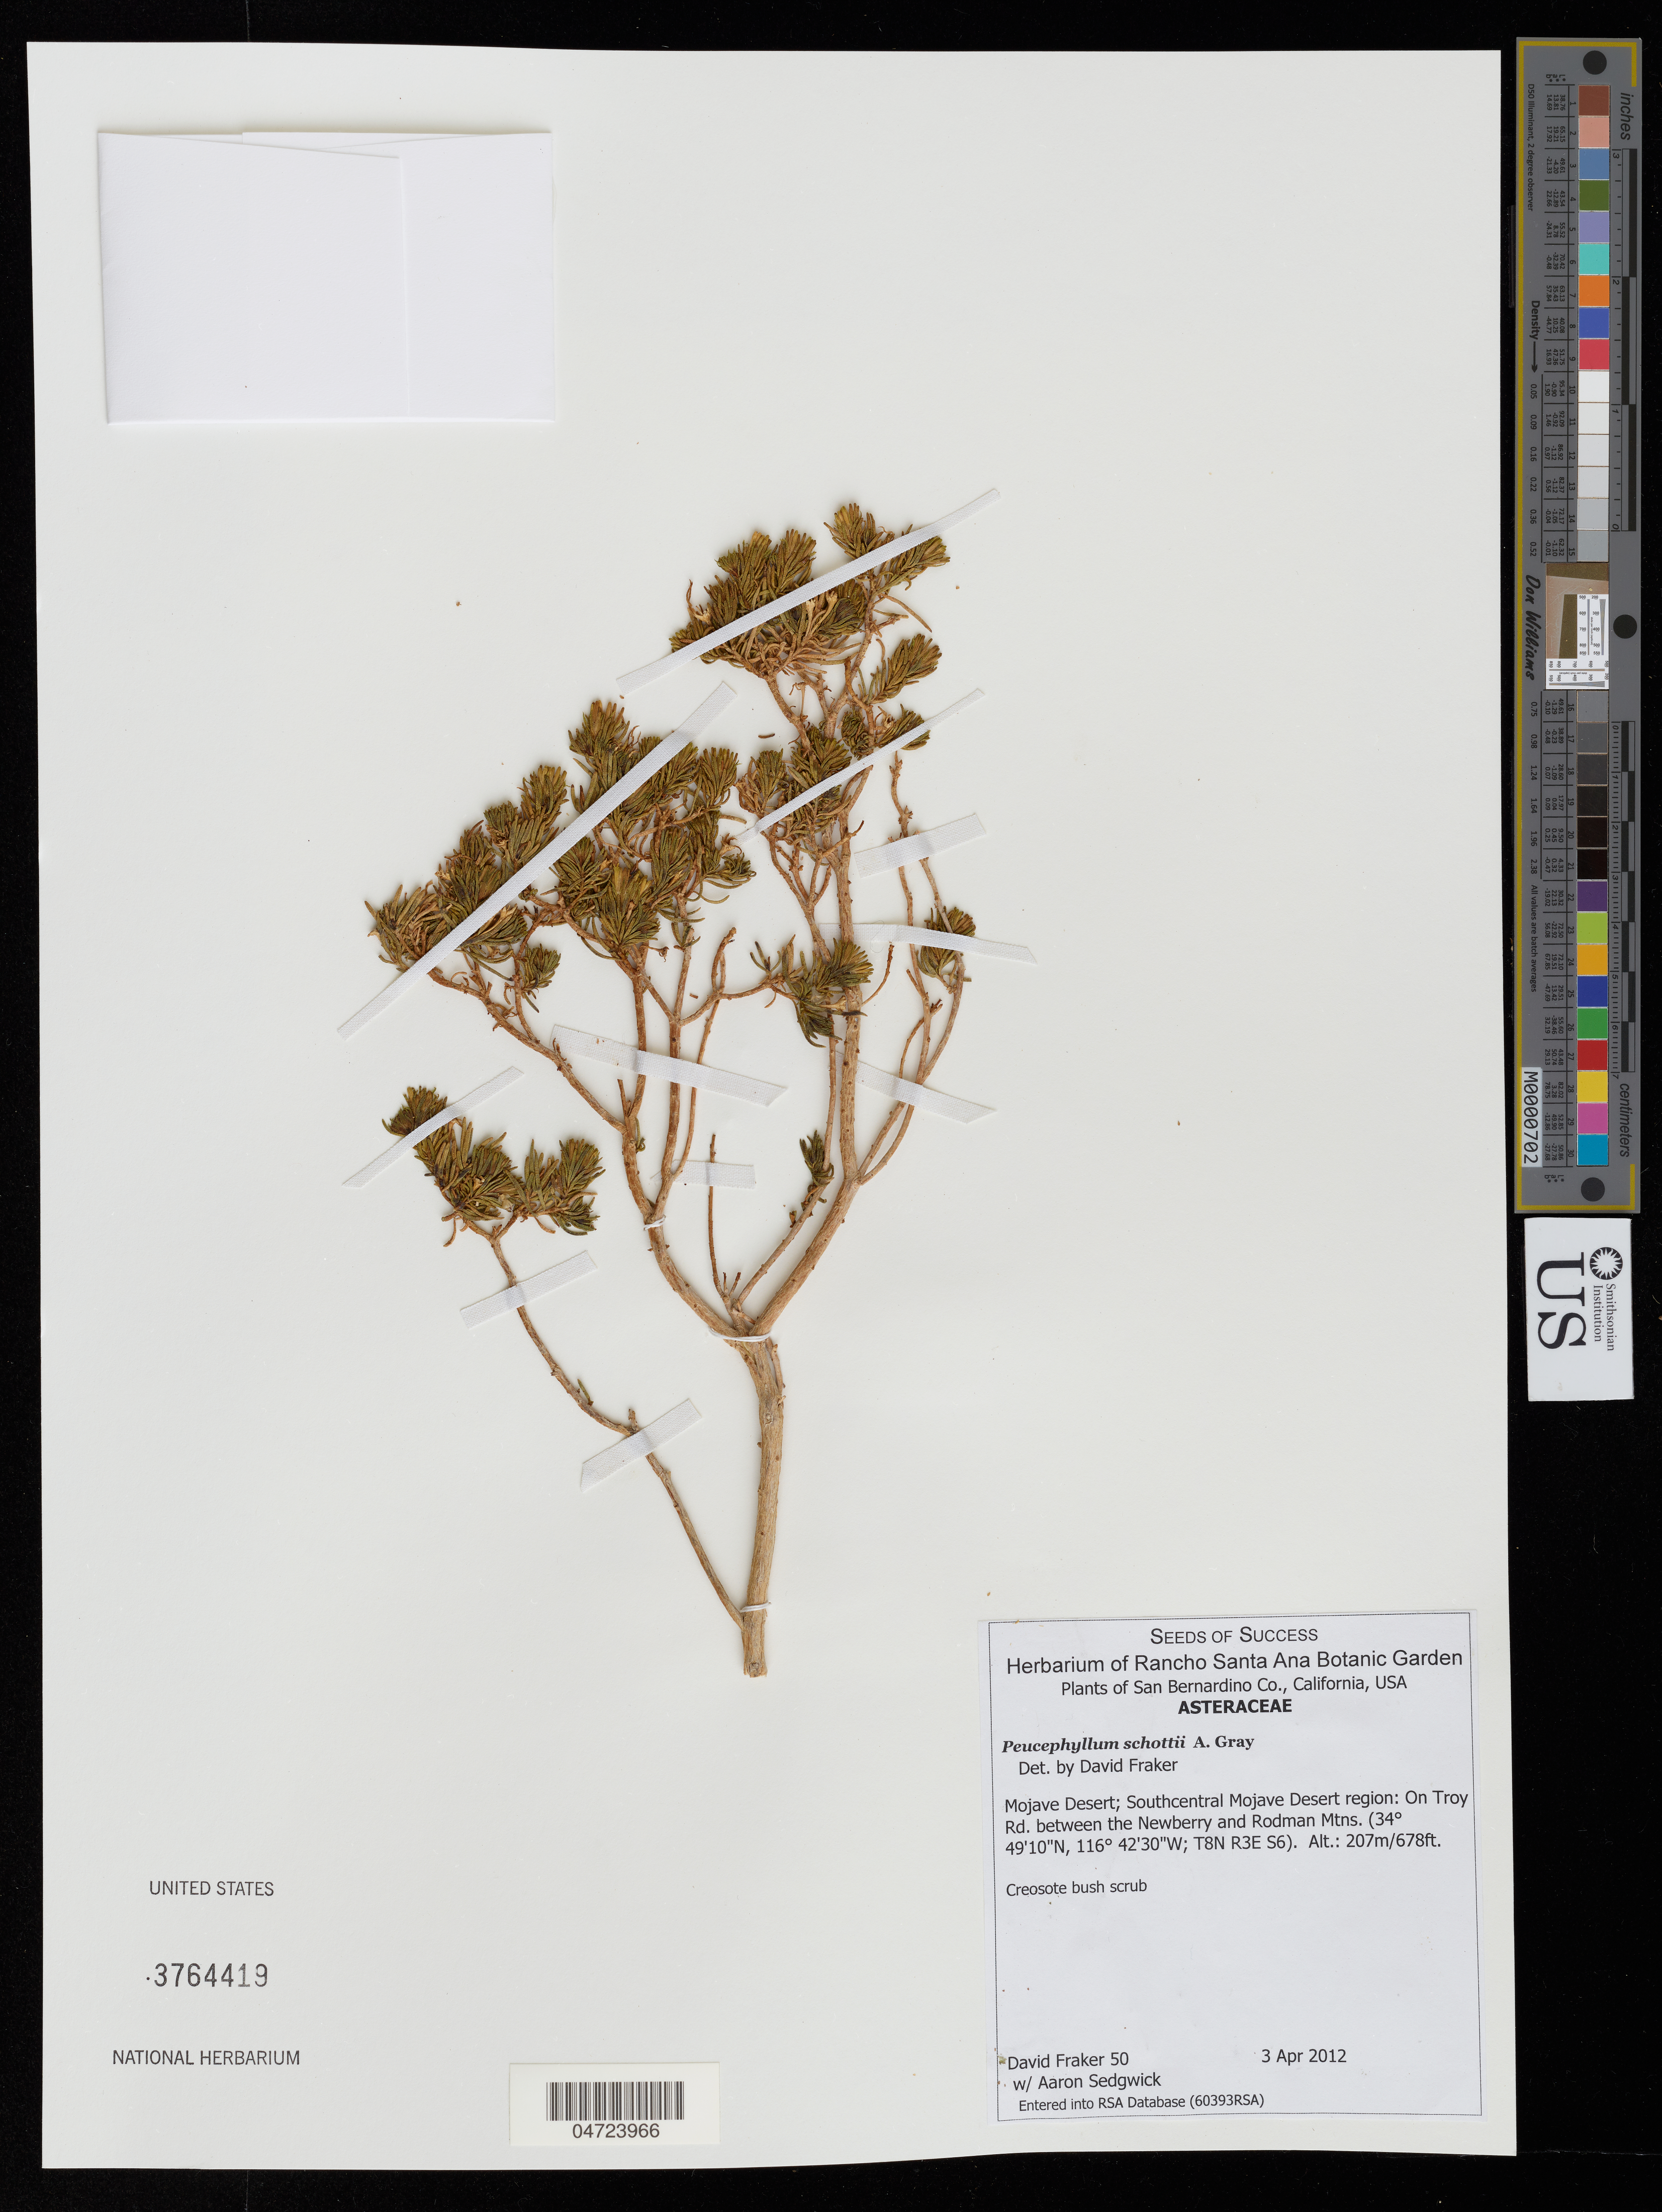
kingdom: Plantae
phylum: Tracheophyta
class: Magnoliopsida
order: Asterales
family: Asteraceae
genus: Peucephyllum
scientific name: Peucephyllum schottii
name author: A. Gray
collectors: D. Fraker & A. Sedgwick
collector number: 50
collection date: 2012-04-03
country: United States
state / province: California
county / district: San Bernardino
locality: San Bernardino Co. Mojave Desert; Southcentral Mojave Desert region: On Troy Rd. between the Newberry and Rodman Mtns. (T8N R3E S6).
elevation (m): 207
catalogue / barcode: US 3764419